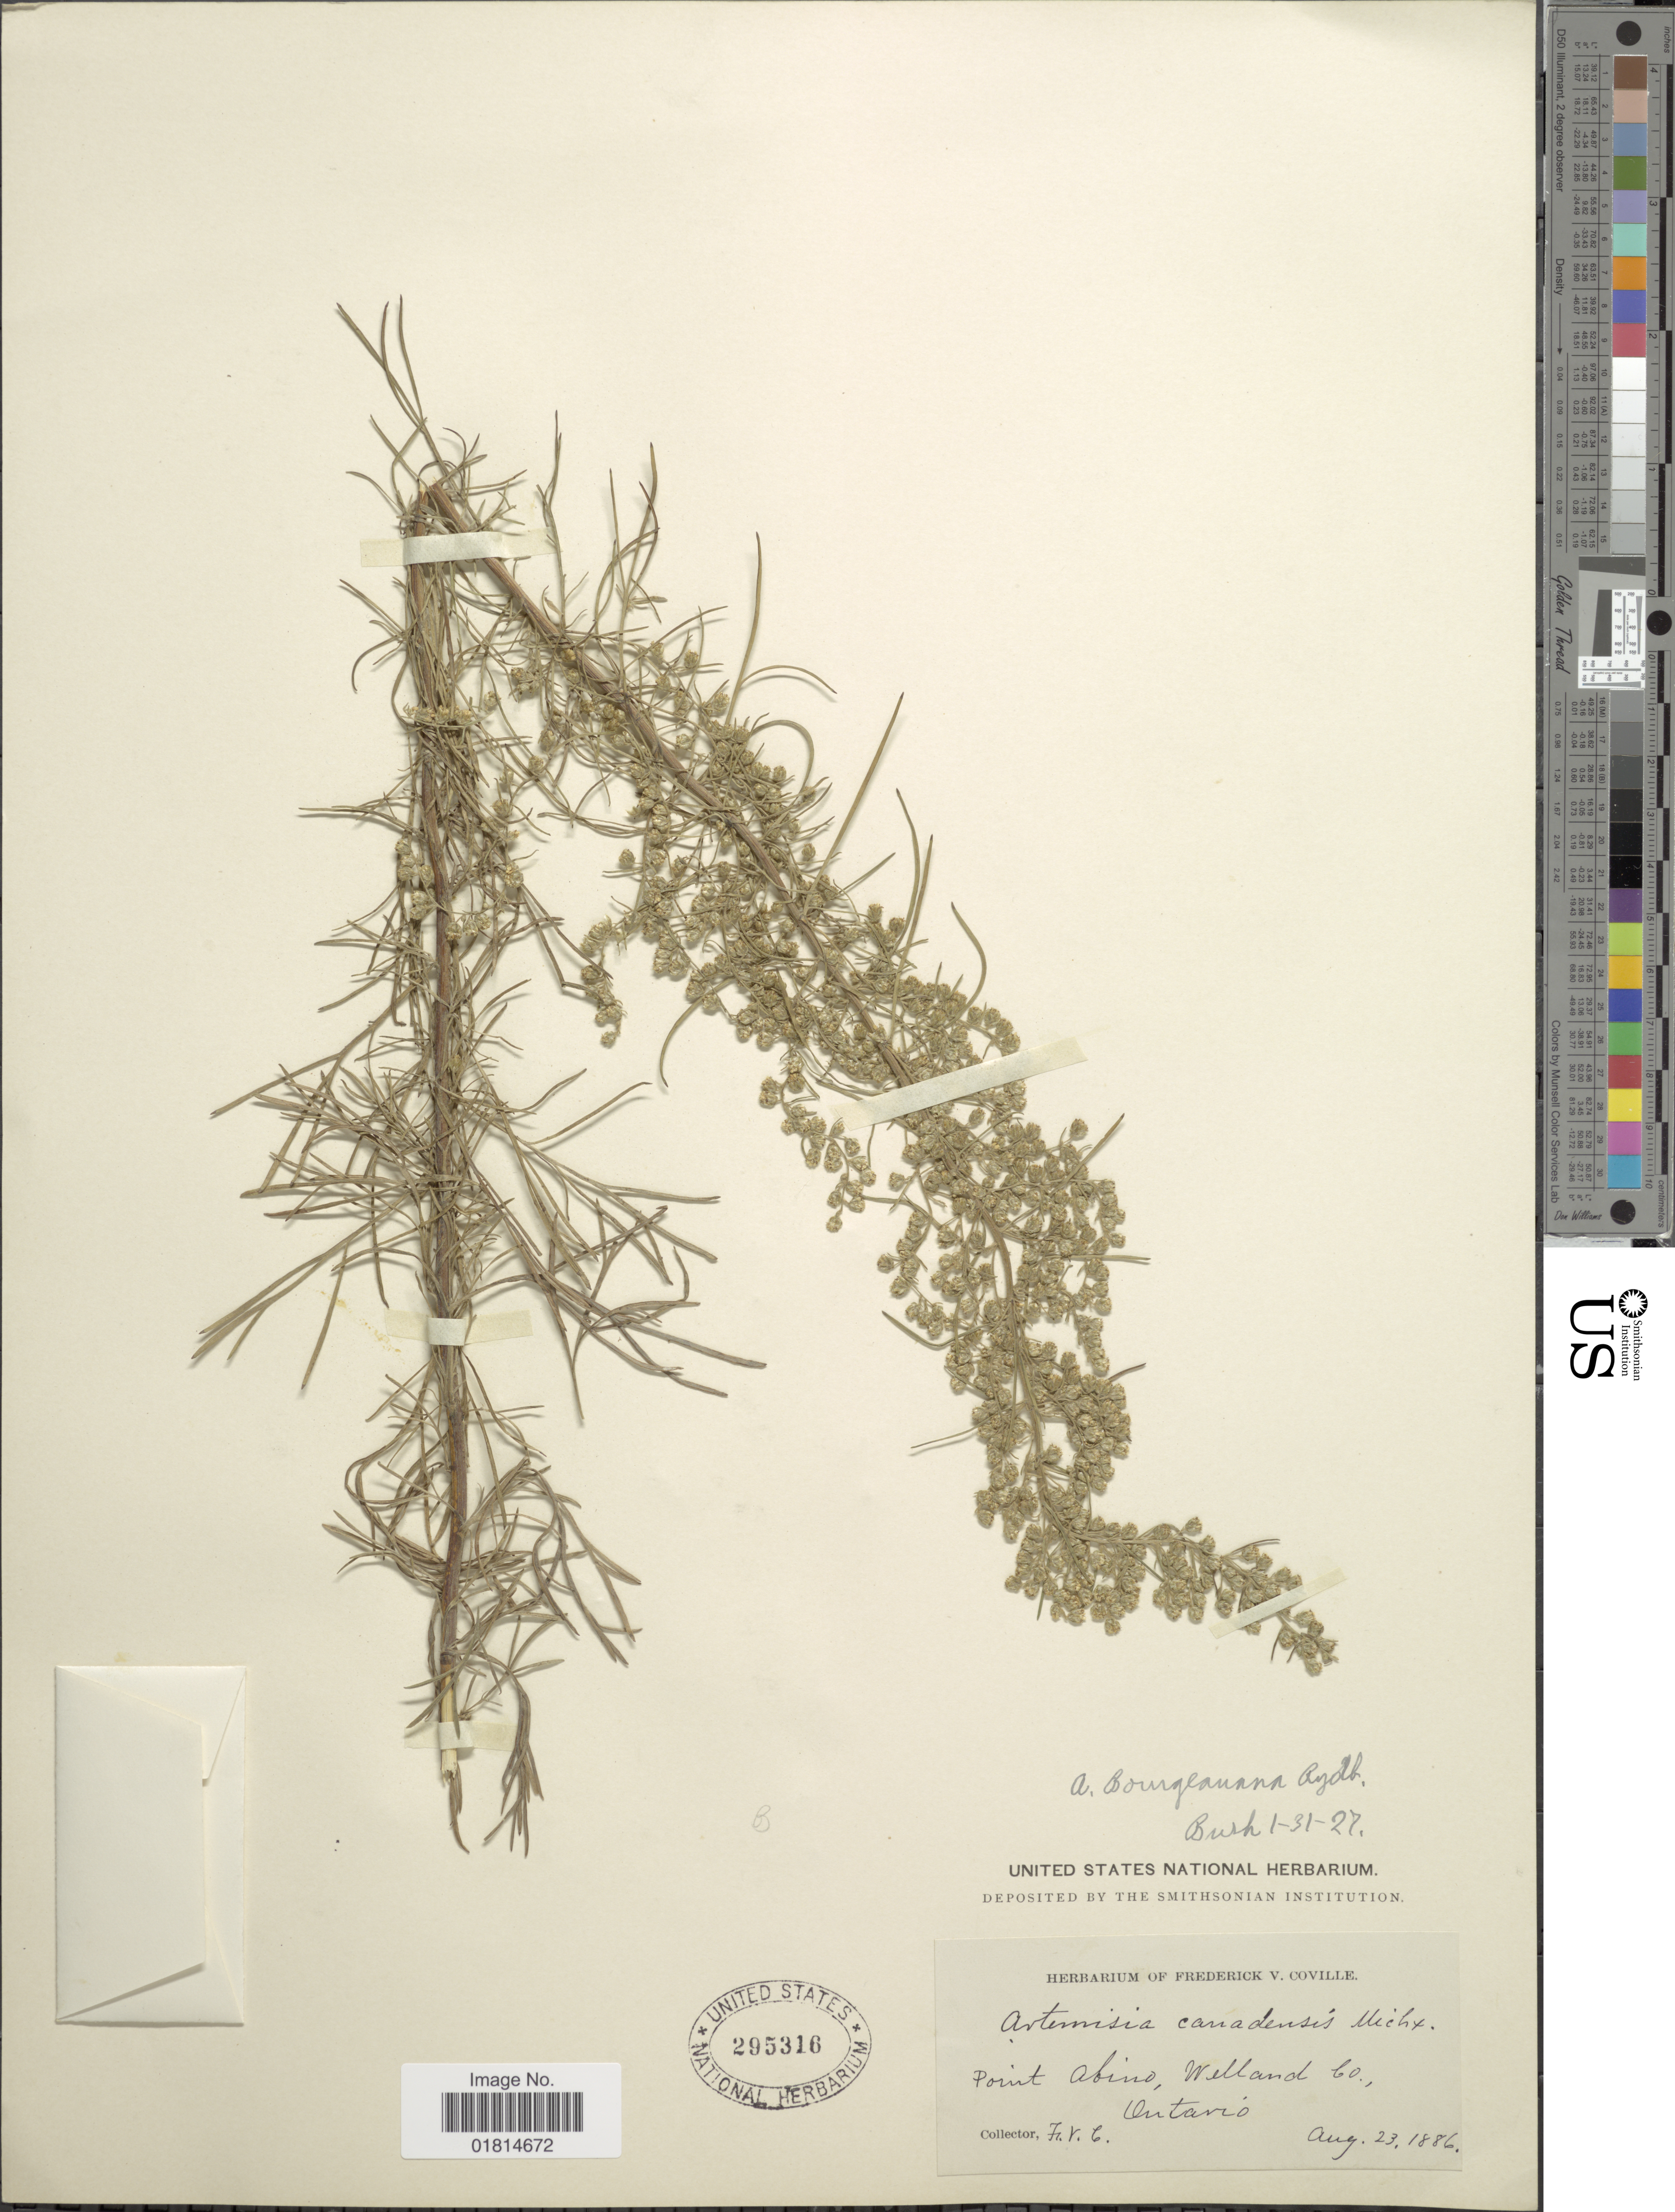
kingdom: Plantae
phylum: Tracheophyta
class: Magnoliopsida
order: Asterales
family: Asteraceae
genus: Artemisia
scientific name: Artemisia bourgeana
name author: Rydb.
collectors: F. V. Coville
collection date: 1886-08-23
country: Canada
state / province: Ontario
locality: Point Abino, Welland Co., Ontario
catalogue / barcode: US 295316